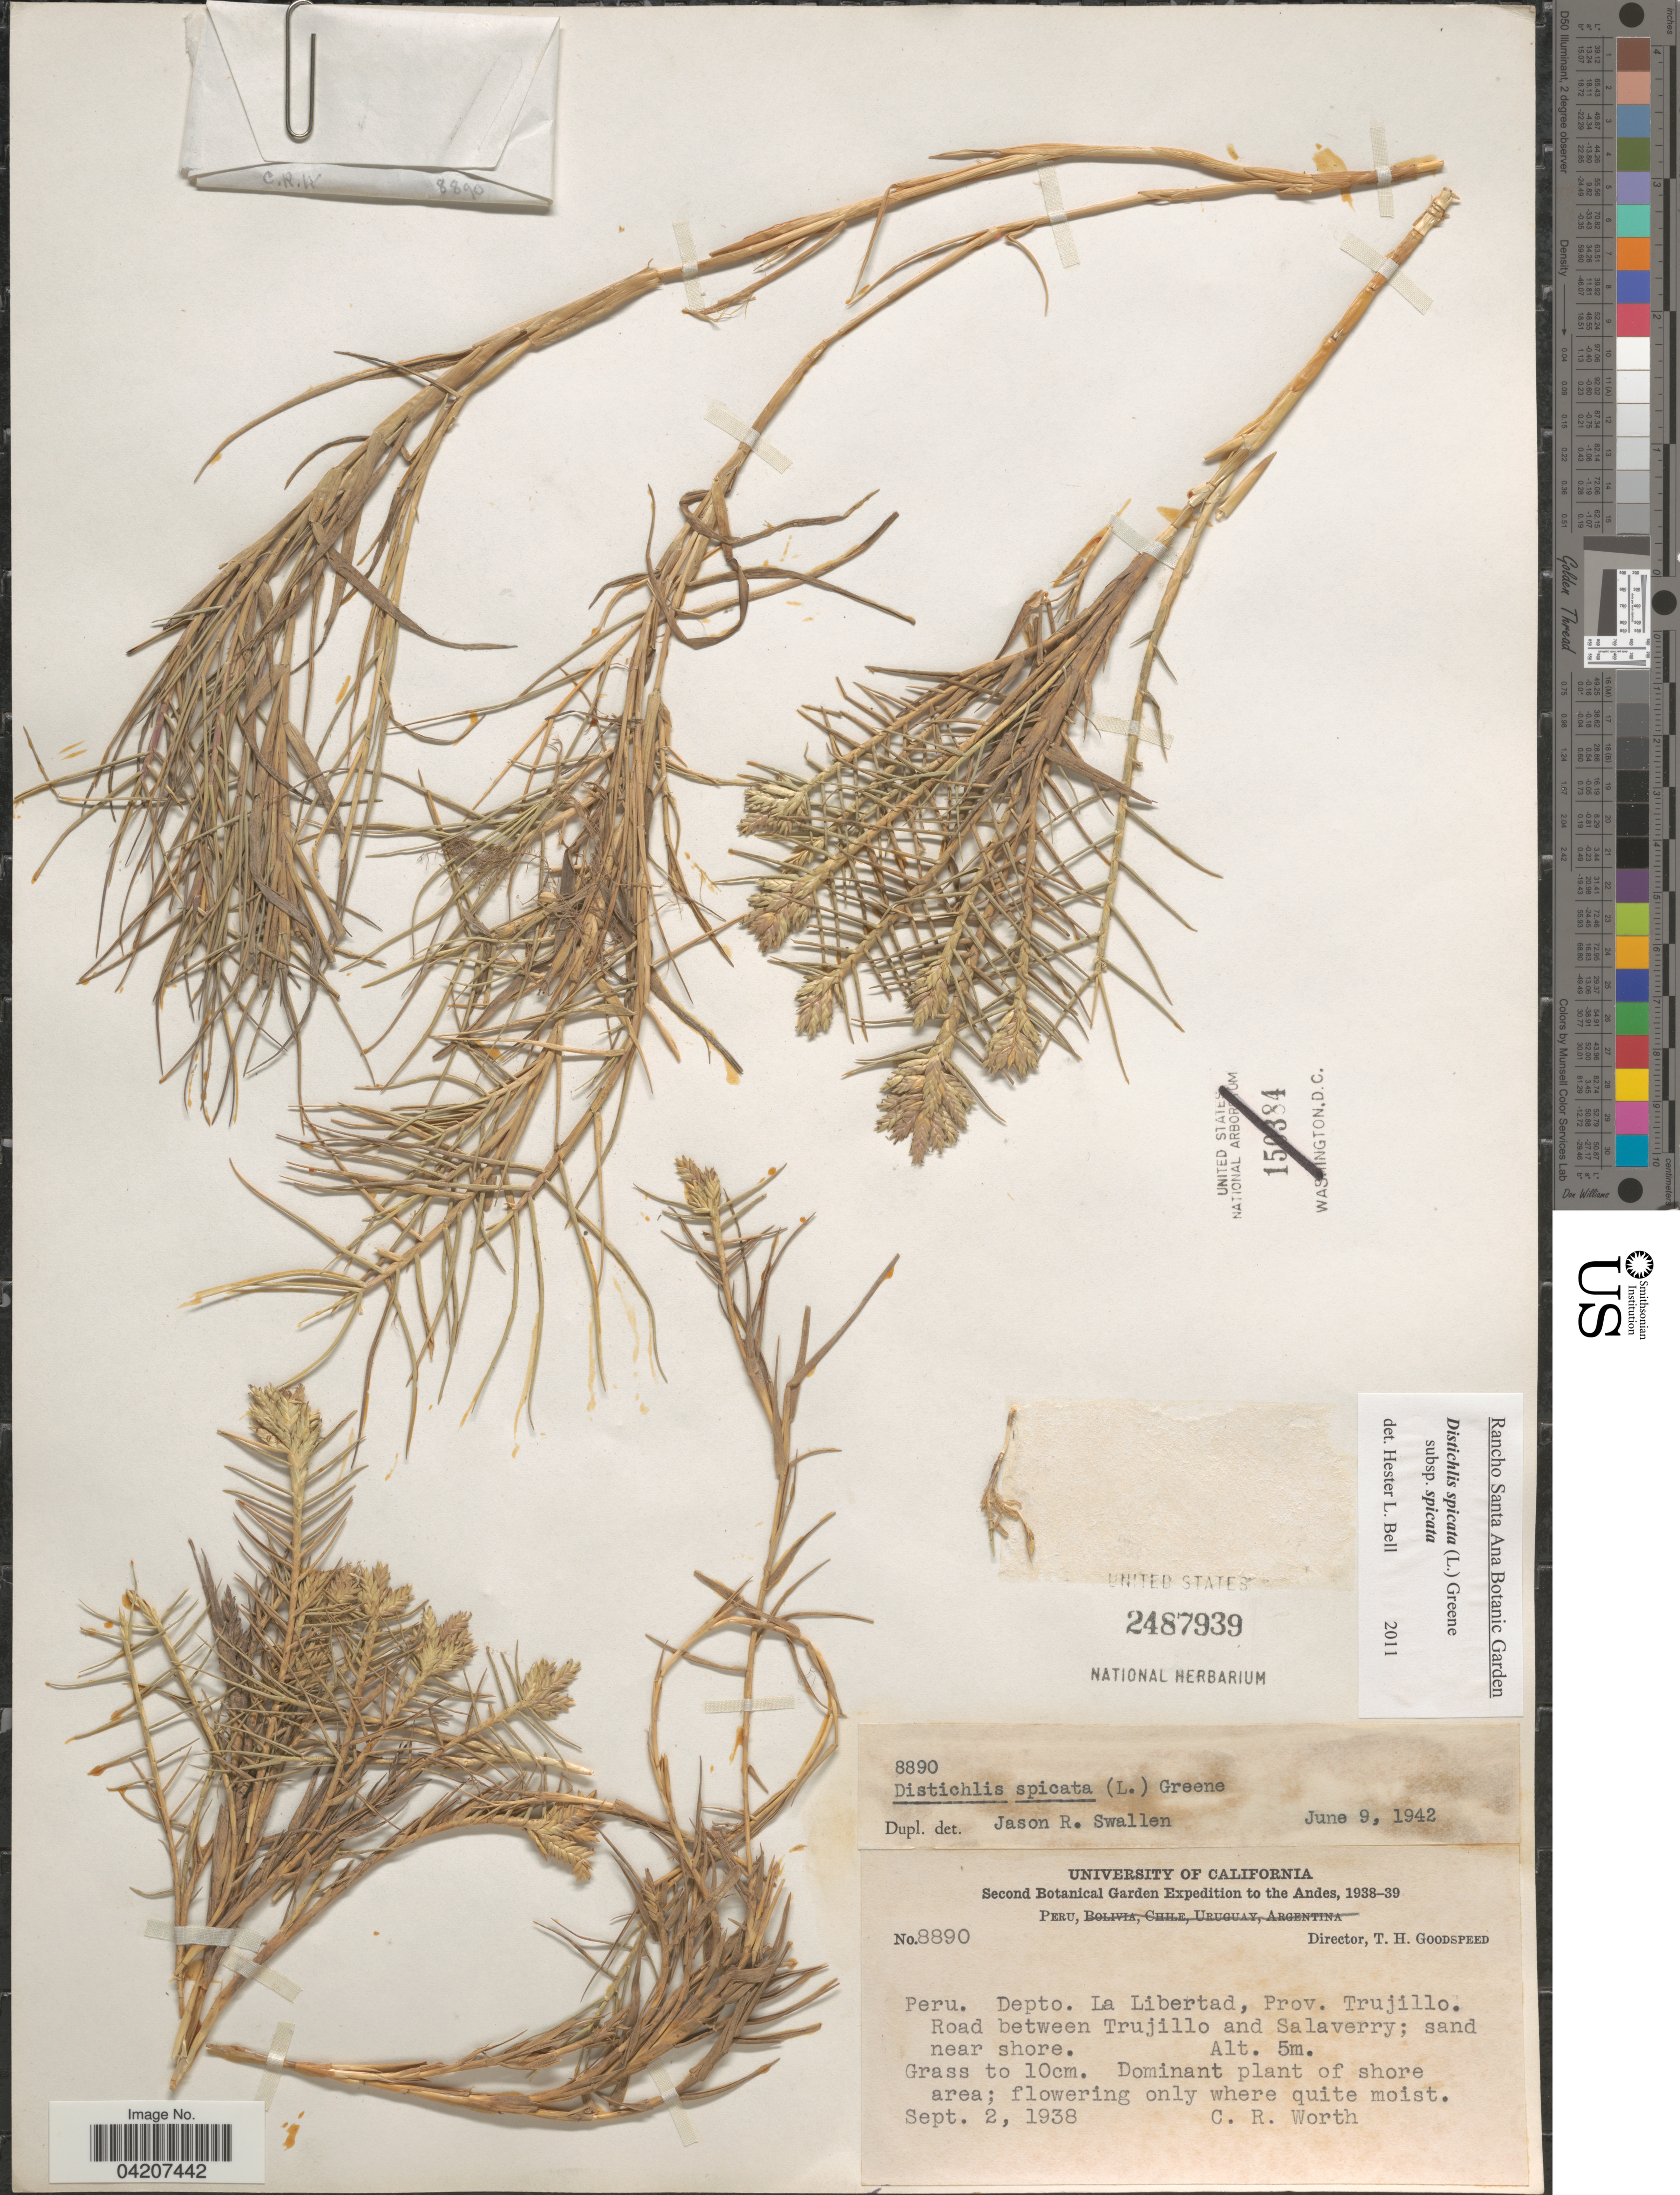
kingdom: Plantae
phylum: Tracheophyta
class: Liliopsida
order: Poales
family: Poaceae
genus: Distichlis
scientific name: Distichlis spicata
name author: (L.) Greene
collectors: C. R. Worth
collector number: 8890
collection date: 1938-09-02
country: Peru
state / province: La Libertad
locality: Second Botanical Garden Expedition to the Andes, 1938-39. Depto. La Libertad, Prov. Trujillo. Road between Trujillo and Salaverry.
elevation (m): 5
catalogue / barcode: US 2487939